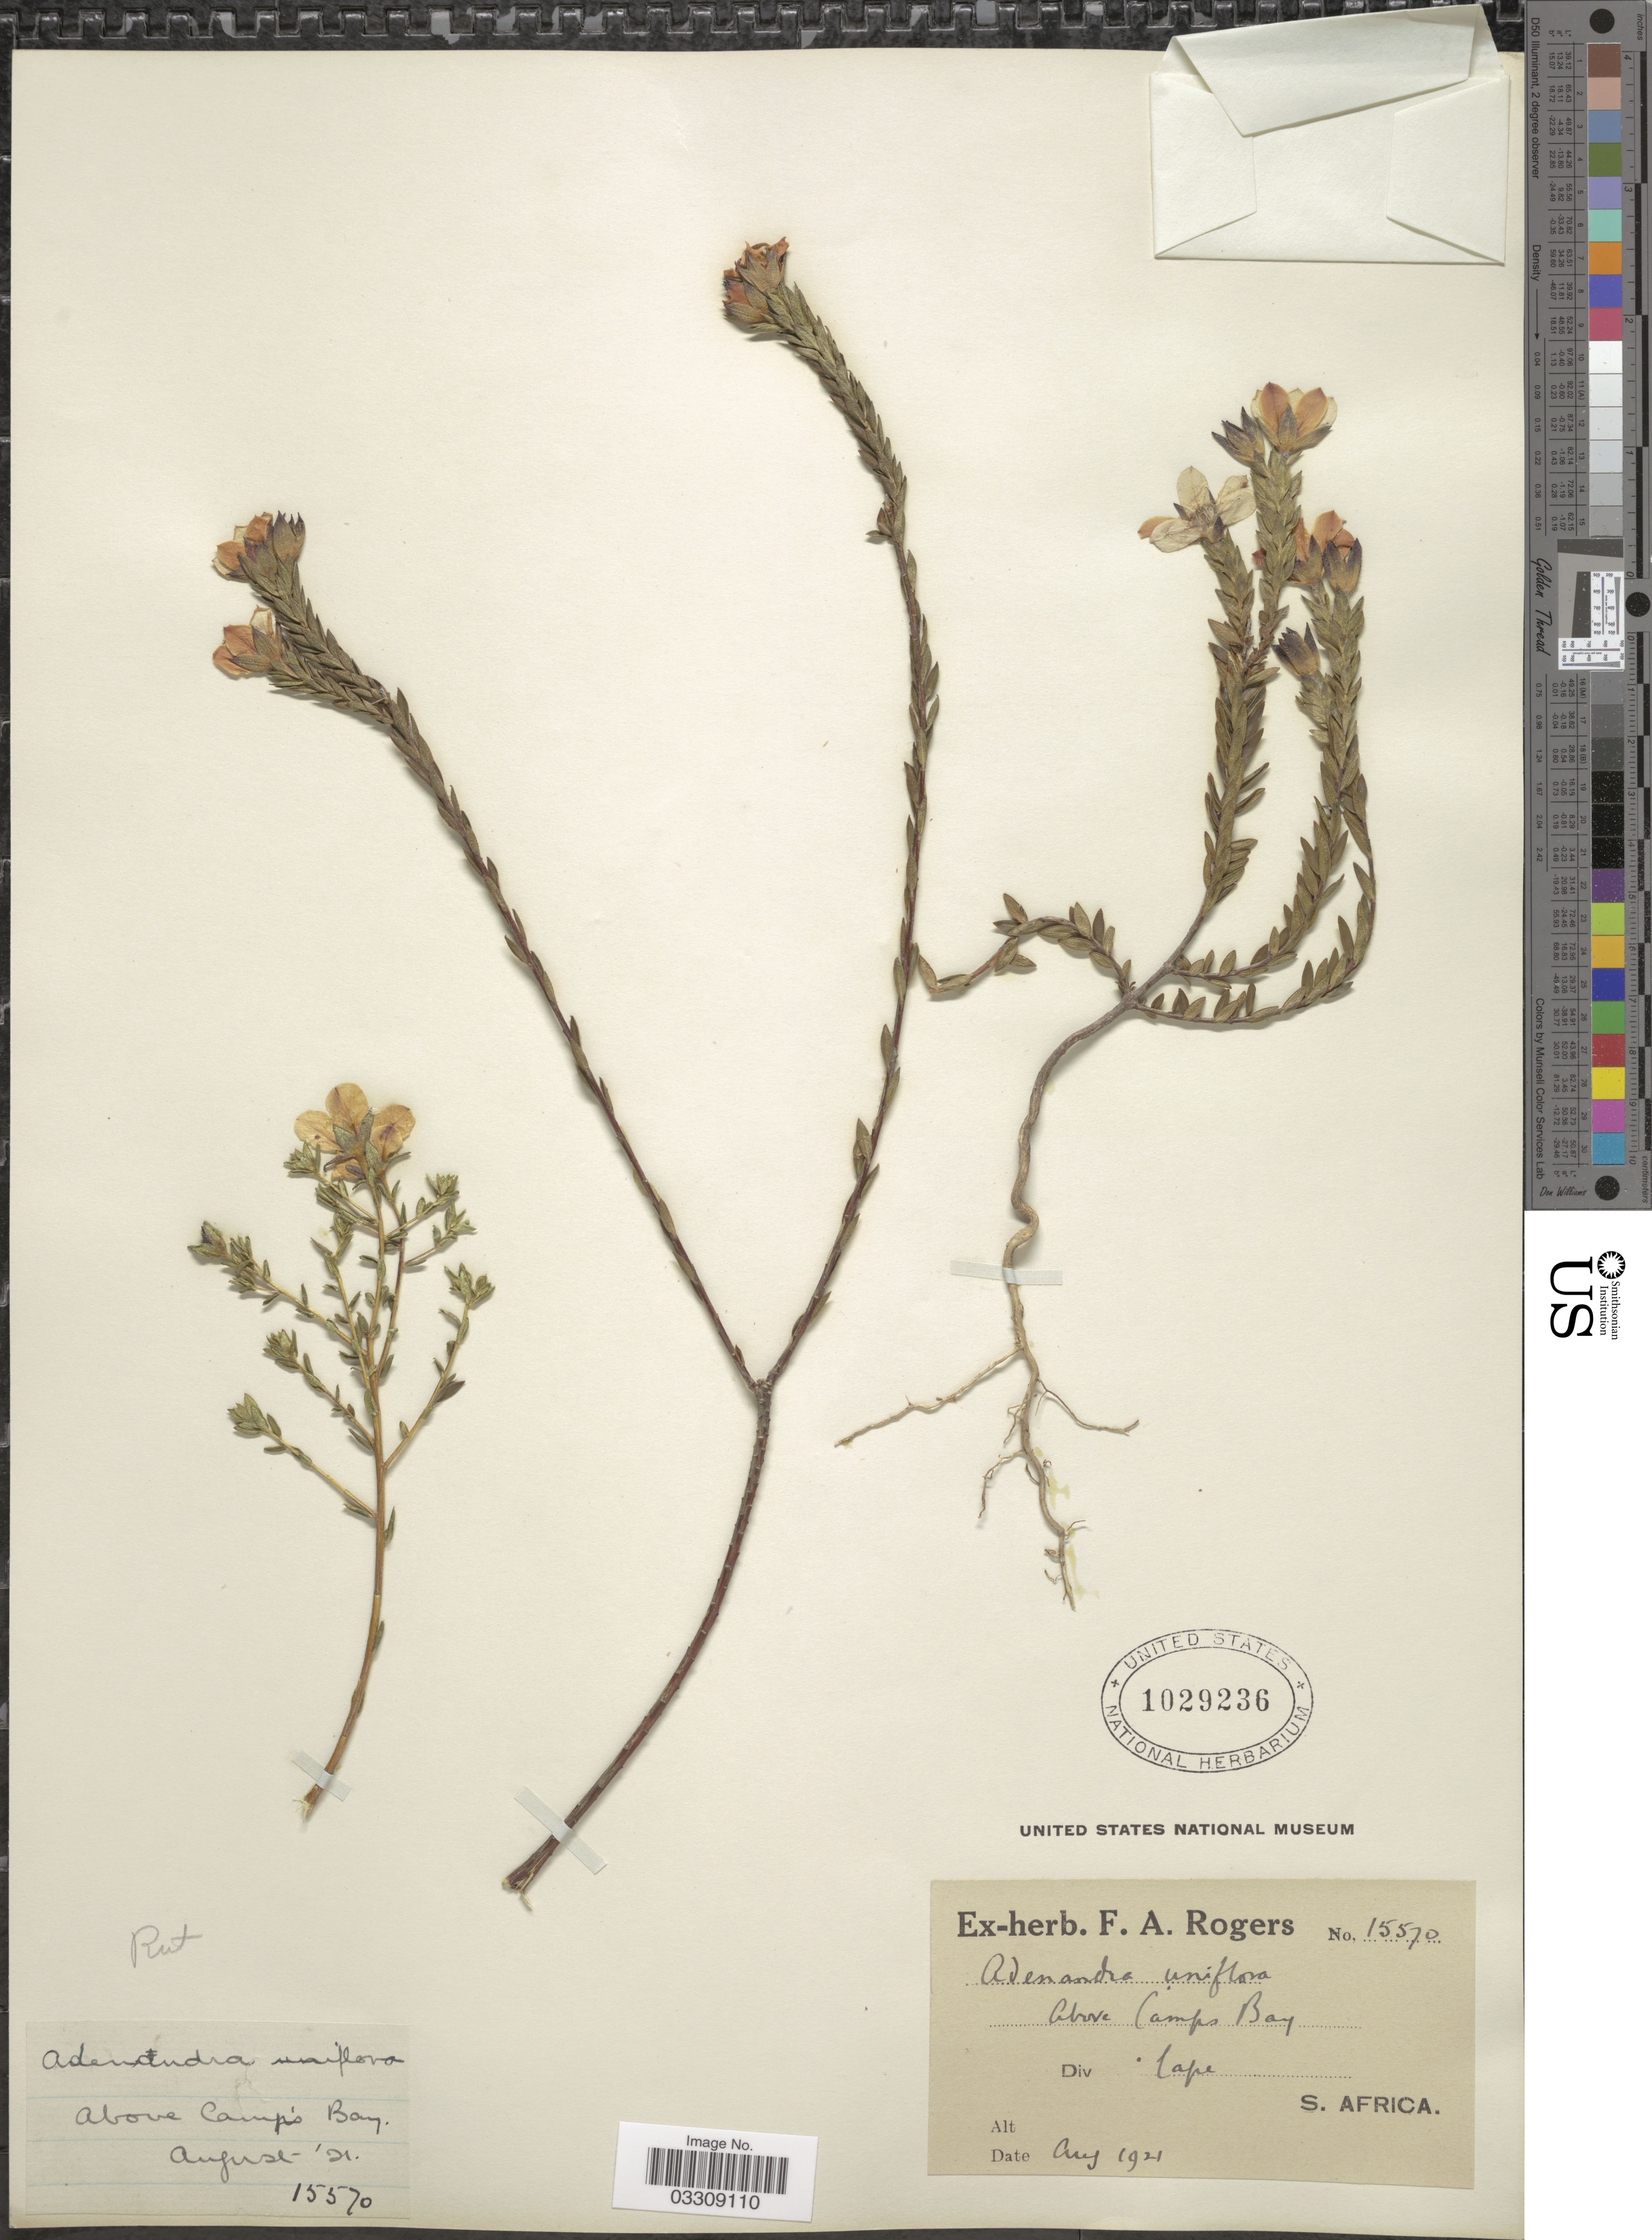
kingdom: Plantae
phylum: Tracheophyta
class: Magnoliopsida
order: Sapindales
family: Rutaceae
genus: Adenandra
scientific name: Adenandra uniflora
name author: (L.) Willd.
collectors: ex herb. F. A. Rogers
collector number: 15570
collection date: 1921-08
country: South Africa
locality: Above Camp's Bay. Div Cape.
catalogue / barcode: US 1029236